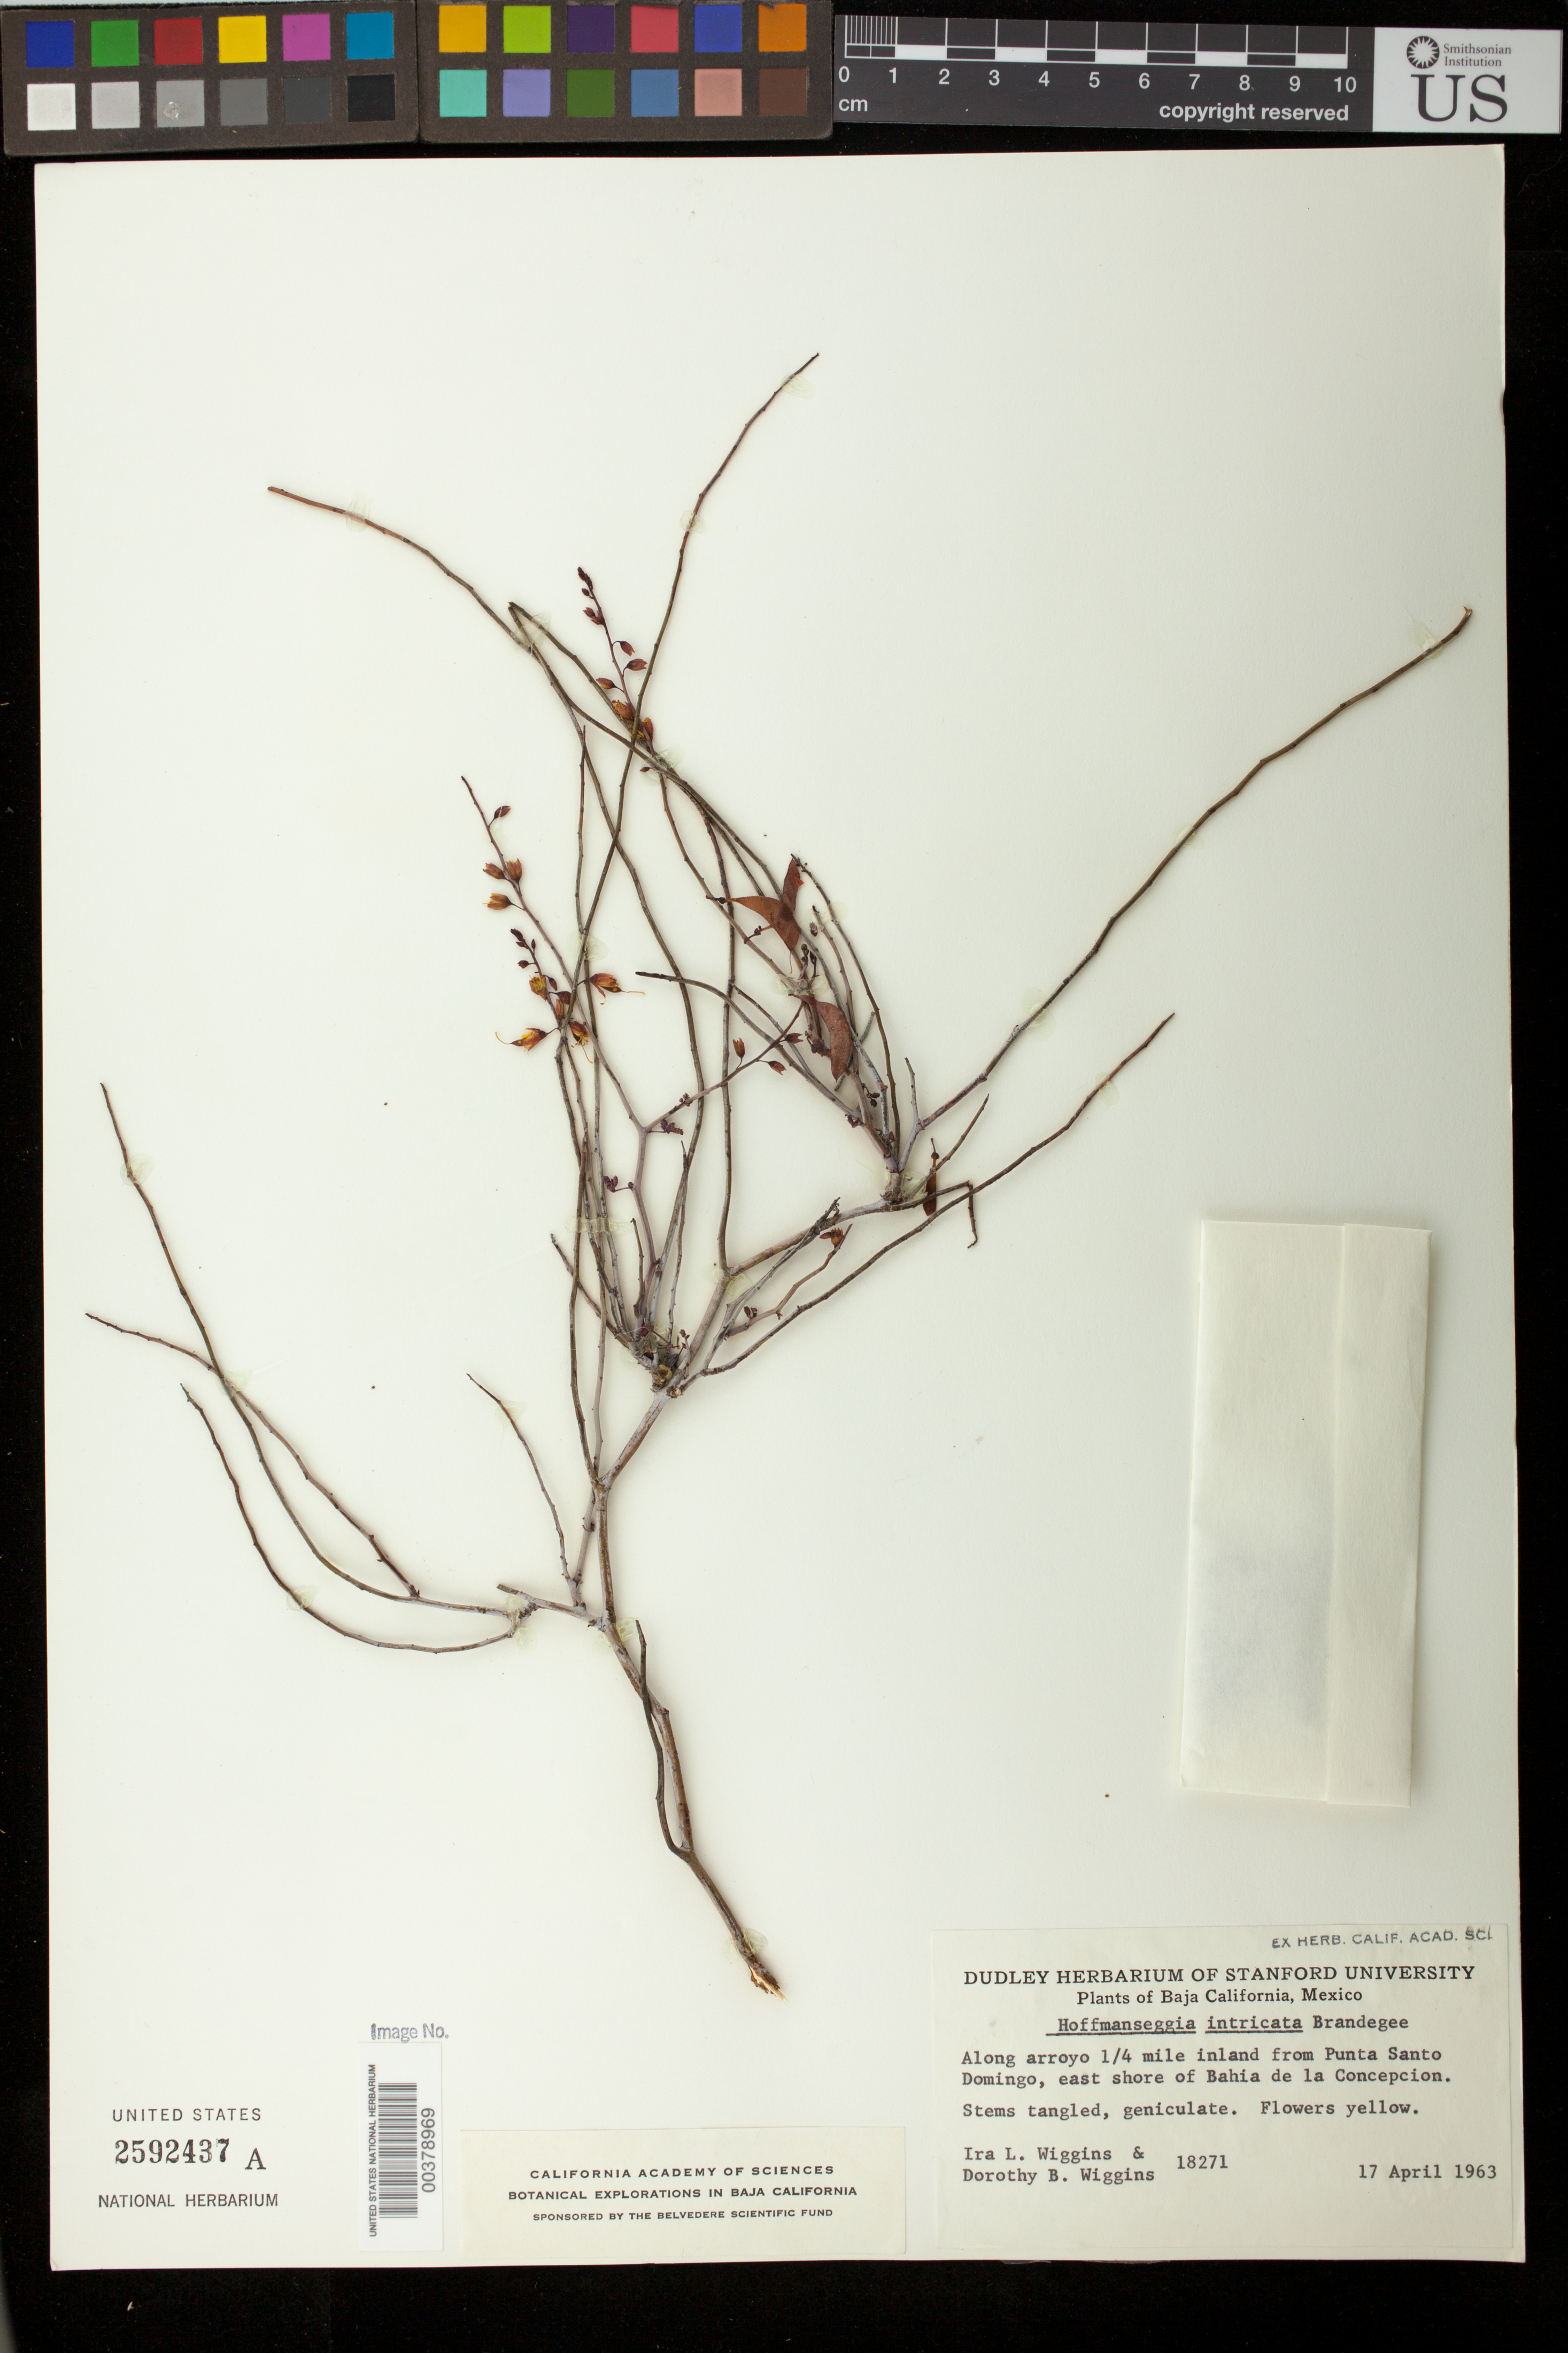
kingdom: Plantae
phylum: Tracheophyta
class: Magnoliopsida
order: Fabales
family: Fabaceae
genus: Hoffmannseggia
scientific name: Hoffmannseggia intricata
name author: Brandegee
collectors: I. L. Wiggins & D. B. Wiggins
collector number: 18271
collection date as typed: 17 Apr 1963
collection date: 1963-04-17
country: Mexico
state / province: Baja California Sur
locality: Along arroyo 1/4 mile inland from Punta Santo Domingo, east shore of Bahia de la Concepcion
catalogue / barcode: US 2592437A